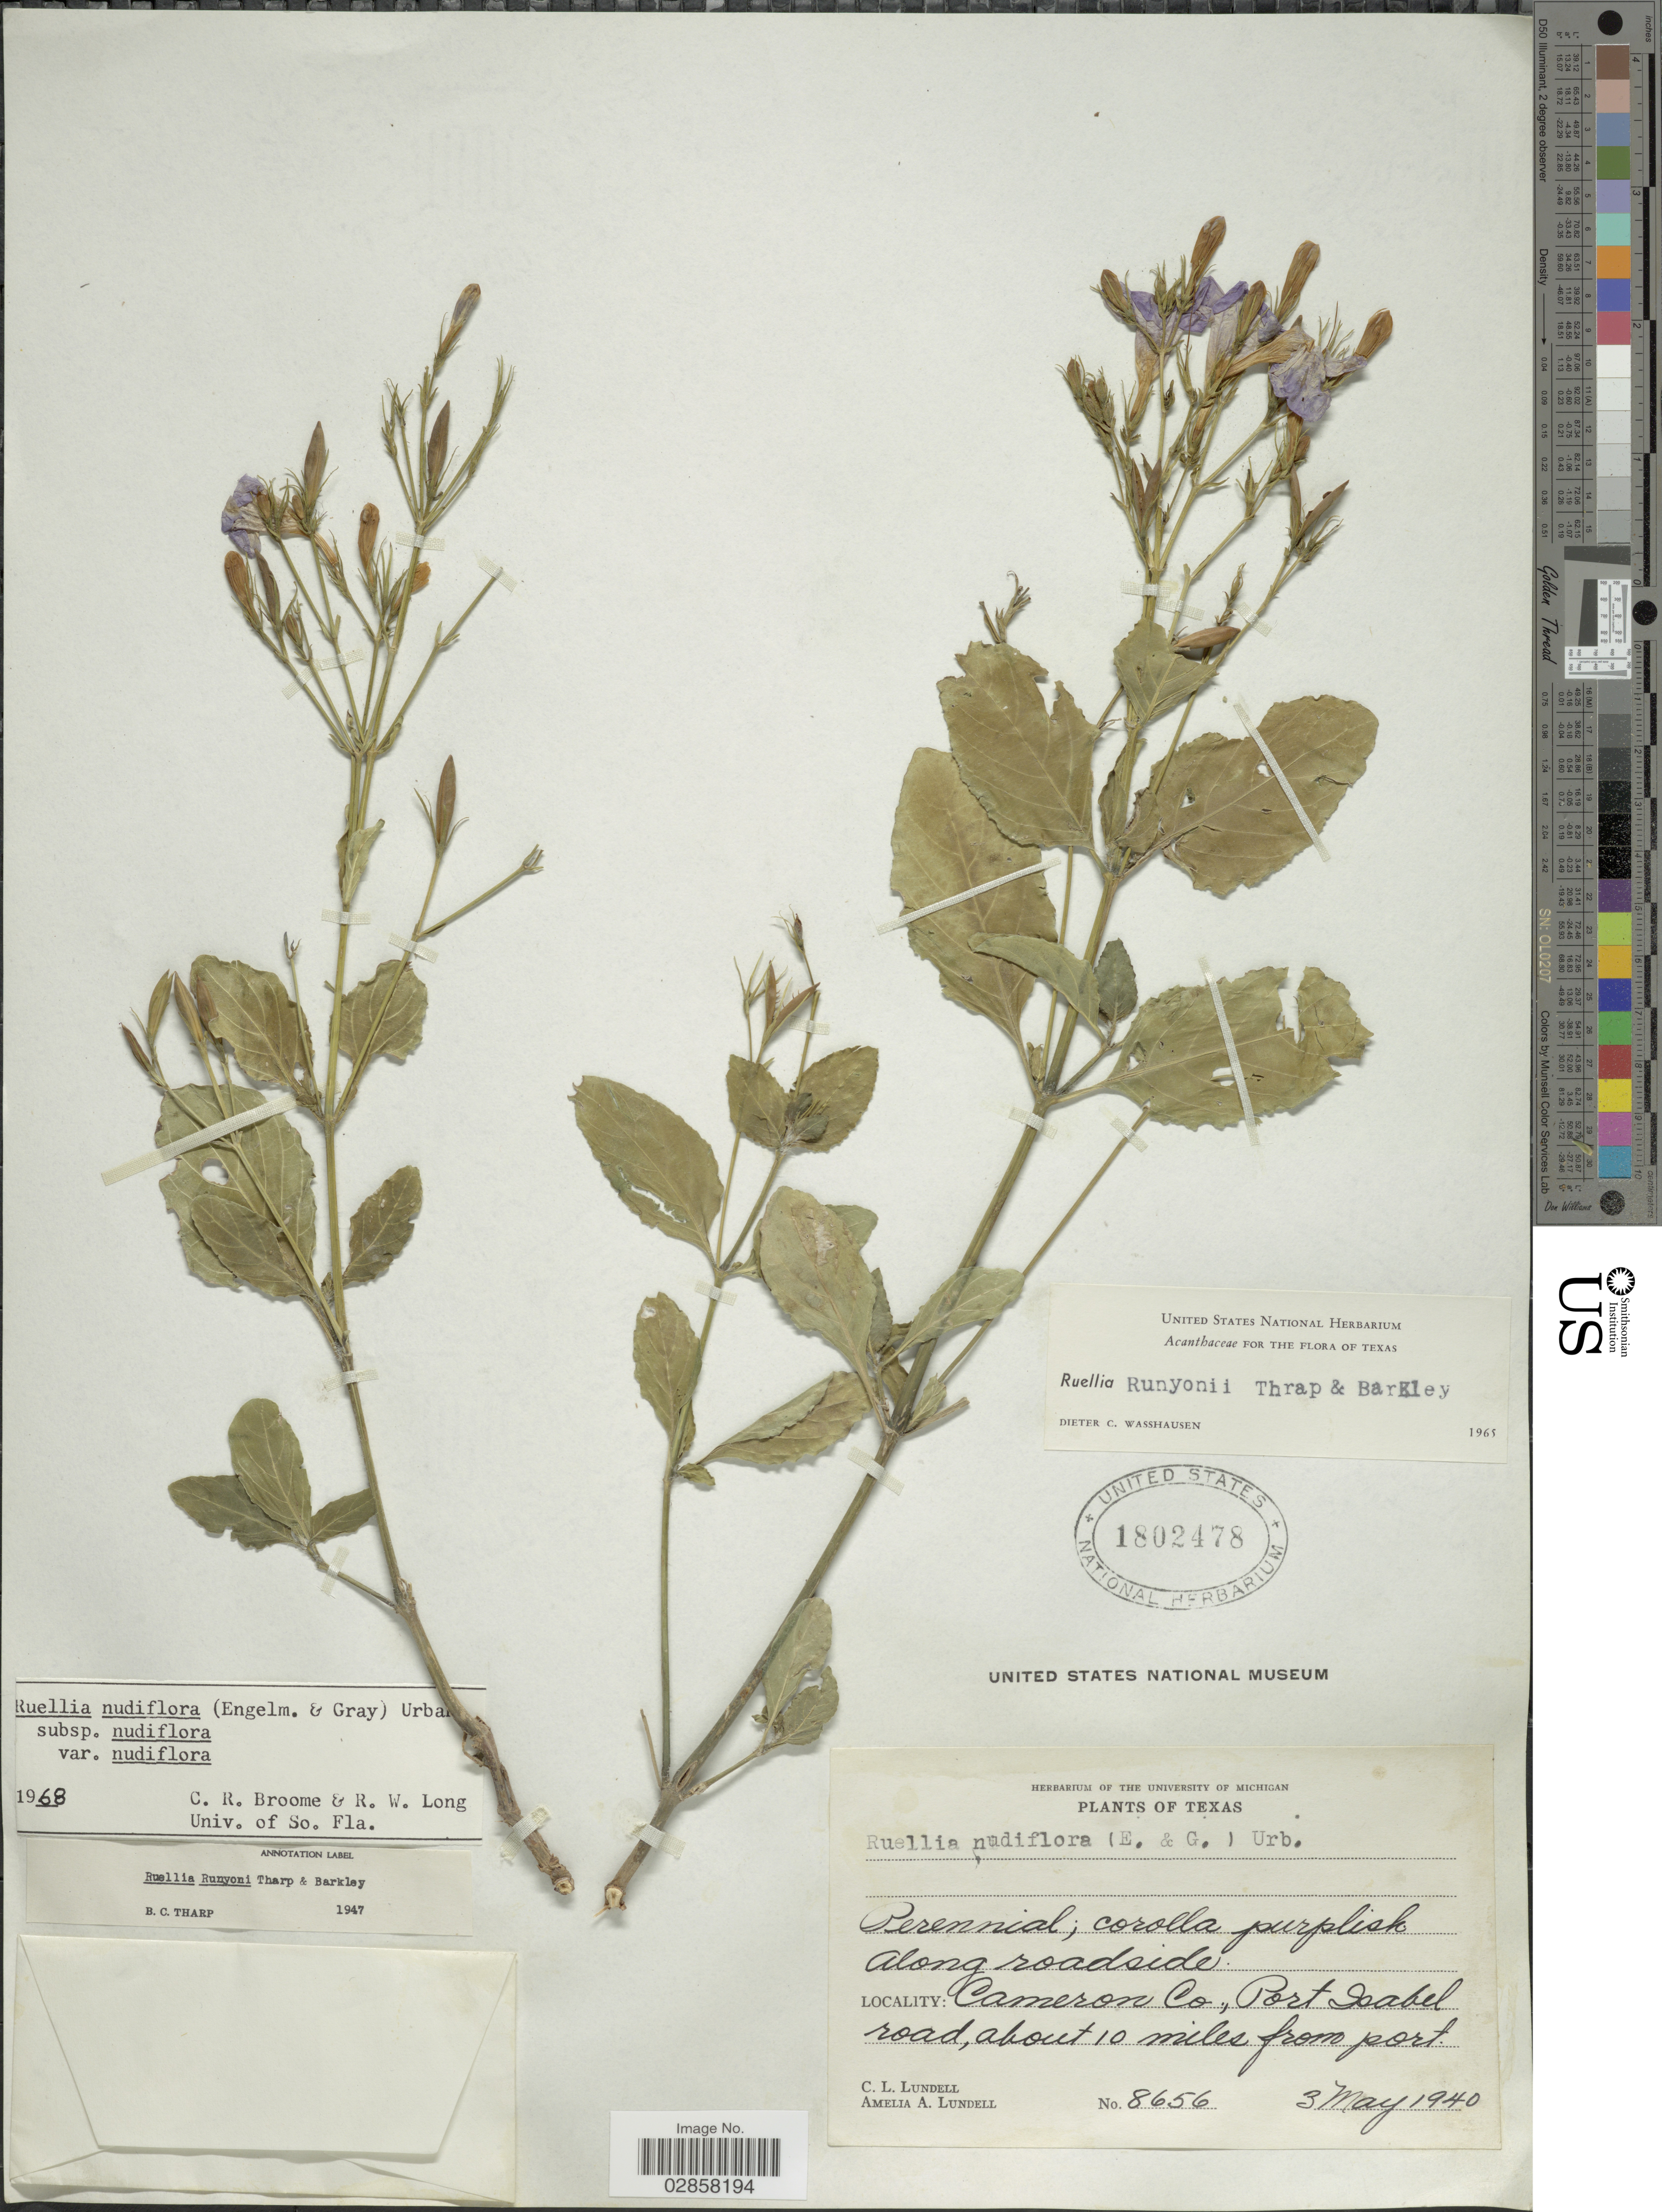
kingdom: Plantae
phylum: Tracheophyta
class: Magnoliopsida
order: Lamiales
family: Acanthaceae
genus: Ruellia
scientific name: Ruellia runyonii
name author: Tharp & F.A. Barkley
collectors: C. L. Lundell & A. A. Lundell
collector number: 8656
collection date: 1940-05-03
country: United States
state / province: Texas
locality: Along roadside, Cameron Co. Port Isabel road, about 10 miles from port.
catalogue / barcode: US 1802478